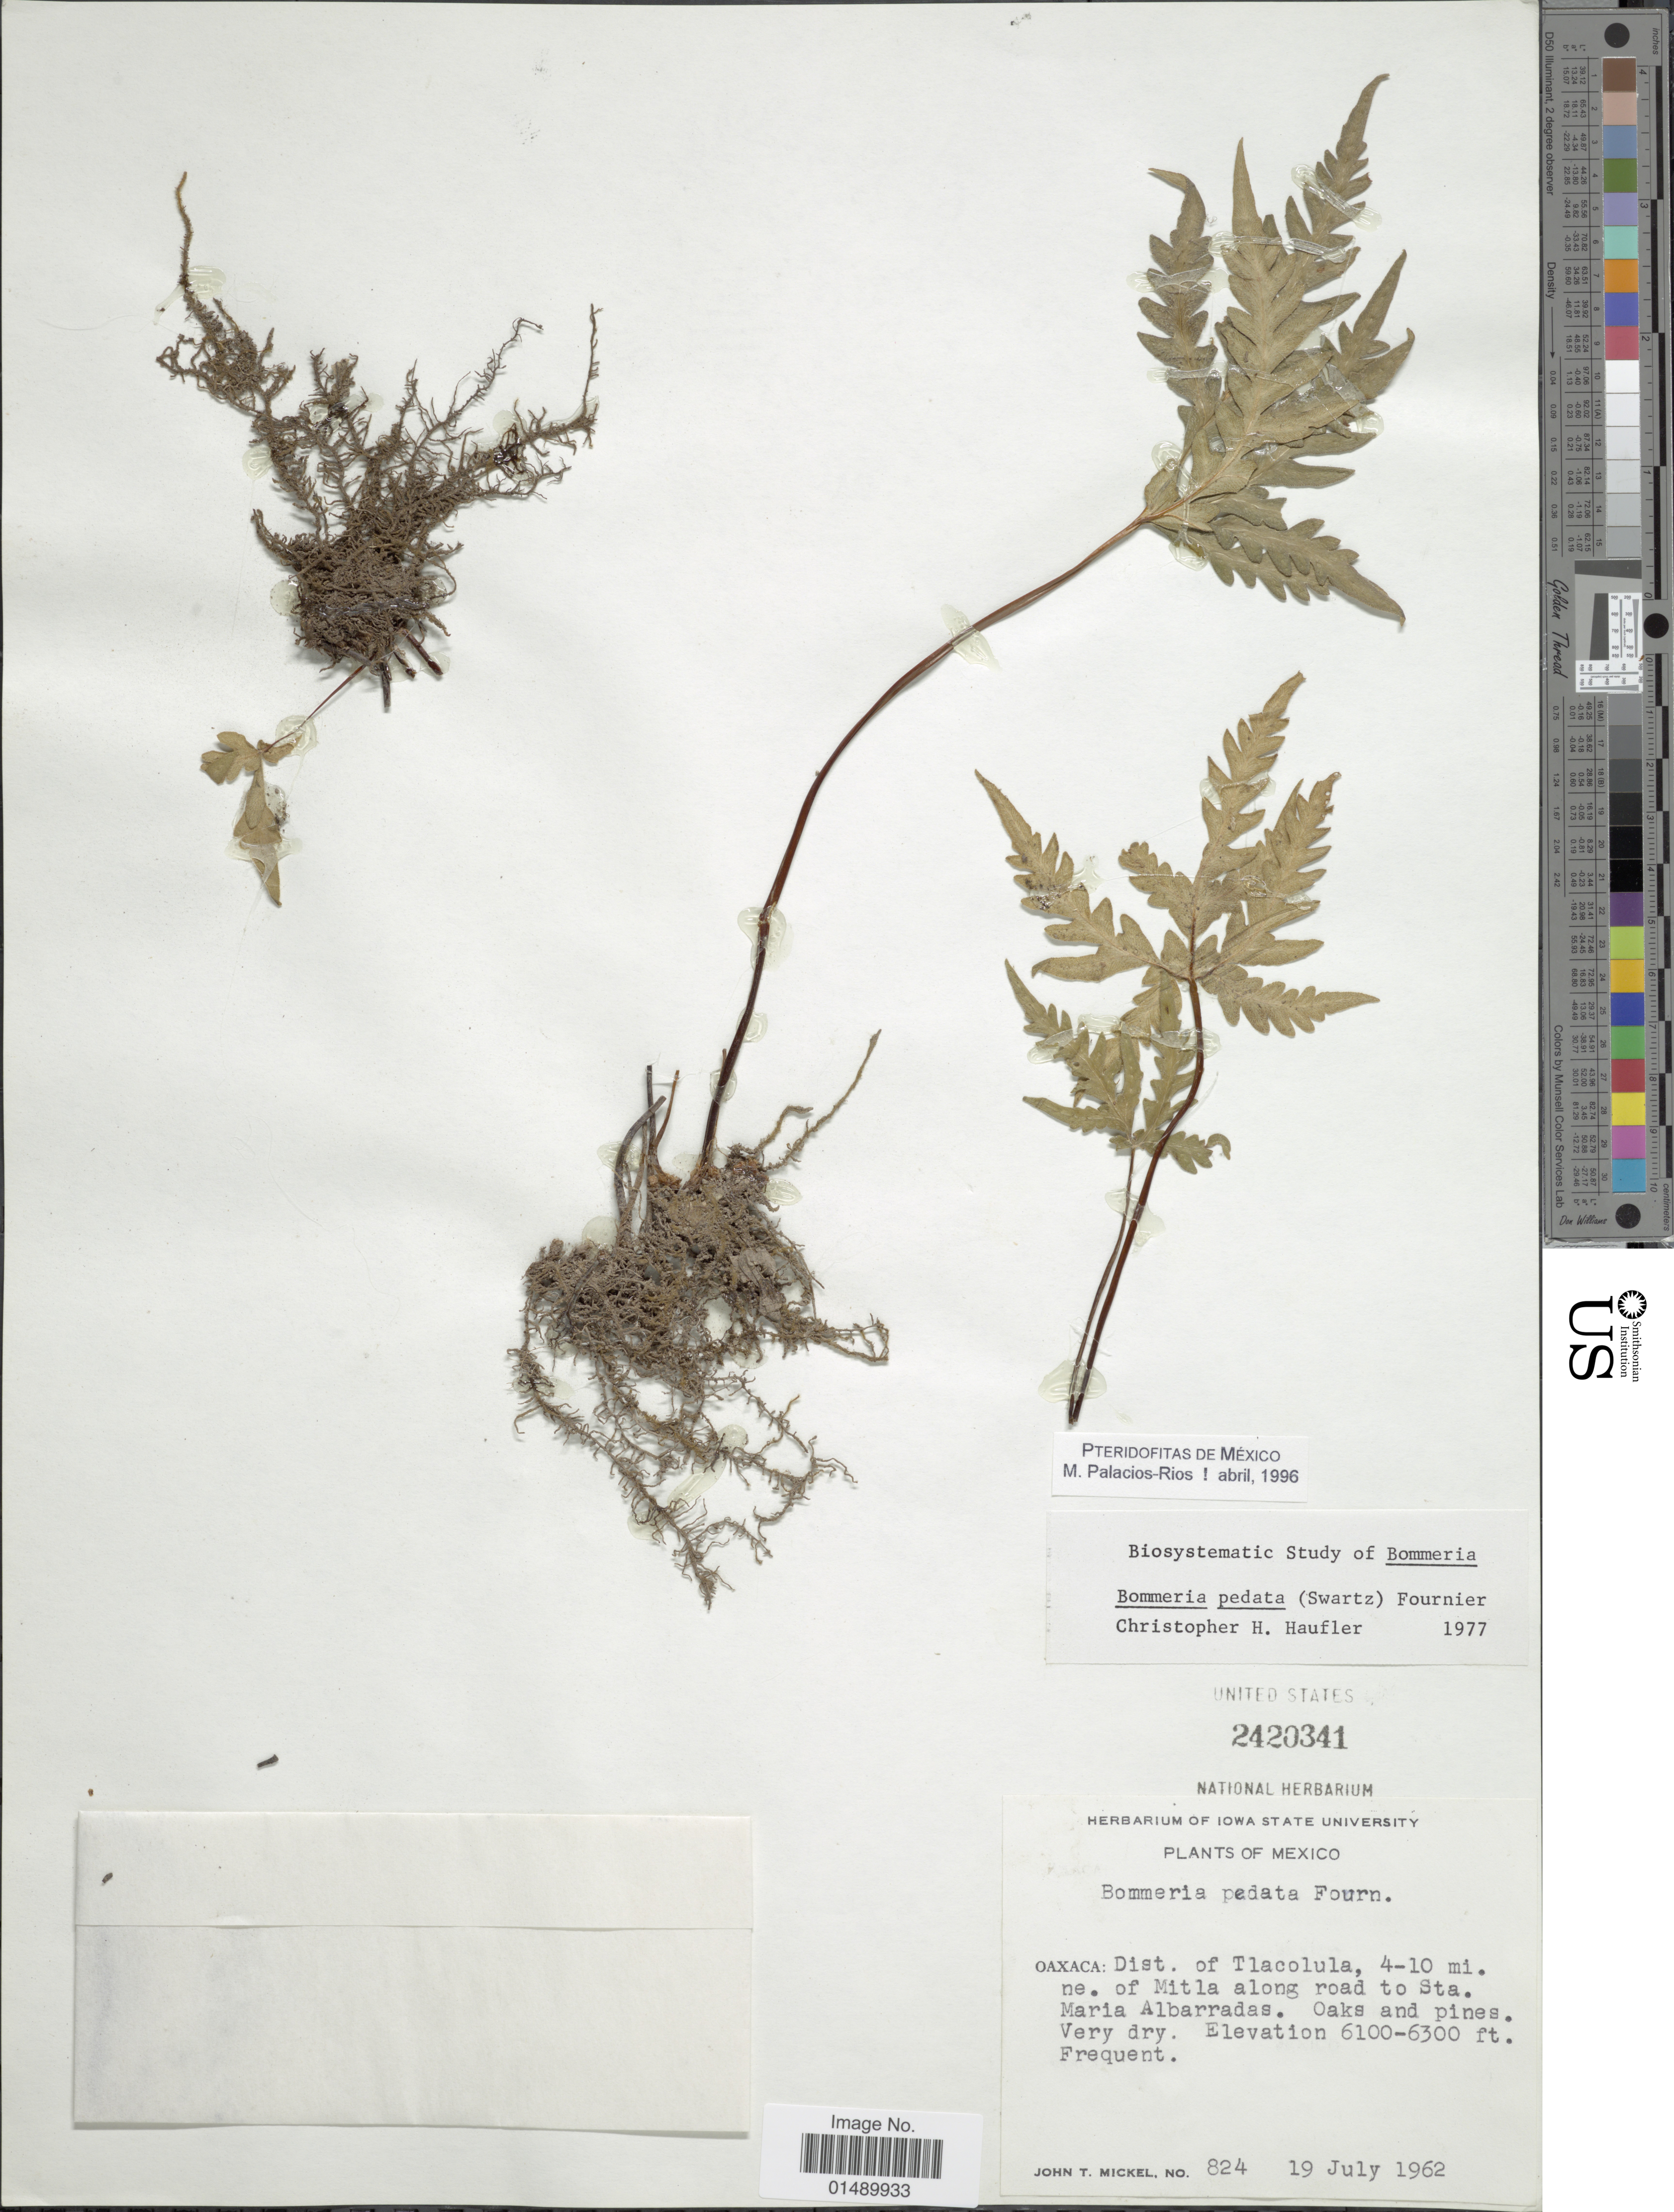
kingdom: Plantae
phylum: Tracheophyta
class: Polypodiopsida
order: Polypodiales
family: Pteridaceae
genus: Bommeria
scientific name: Bommeria pedata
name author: (Sw.) E. Fourn.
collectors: J. T. Mickel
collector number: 824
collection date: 1962-07-19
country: Mexico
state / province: Oaxaca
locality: Mexico, Dist. of Tlacolulo, 4-10 mi. ne. of Mitla along road to Sta. Maria Albarradas. Oaks and pines.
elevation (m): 1859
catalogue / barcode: US 2420341